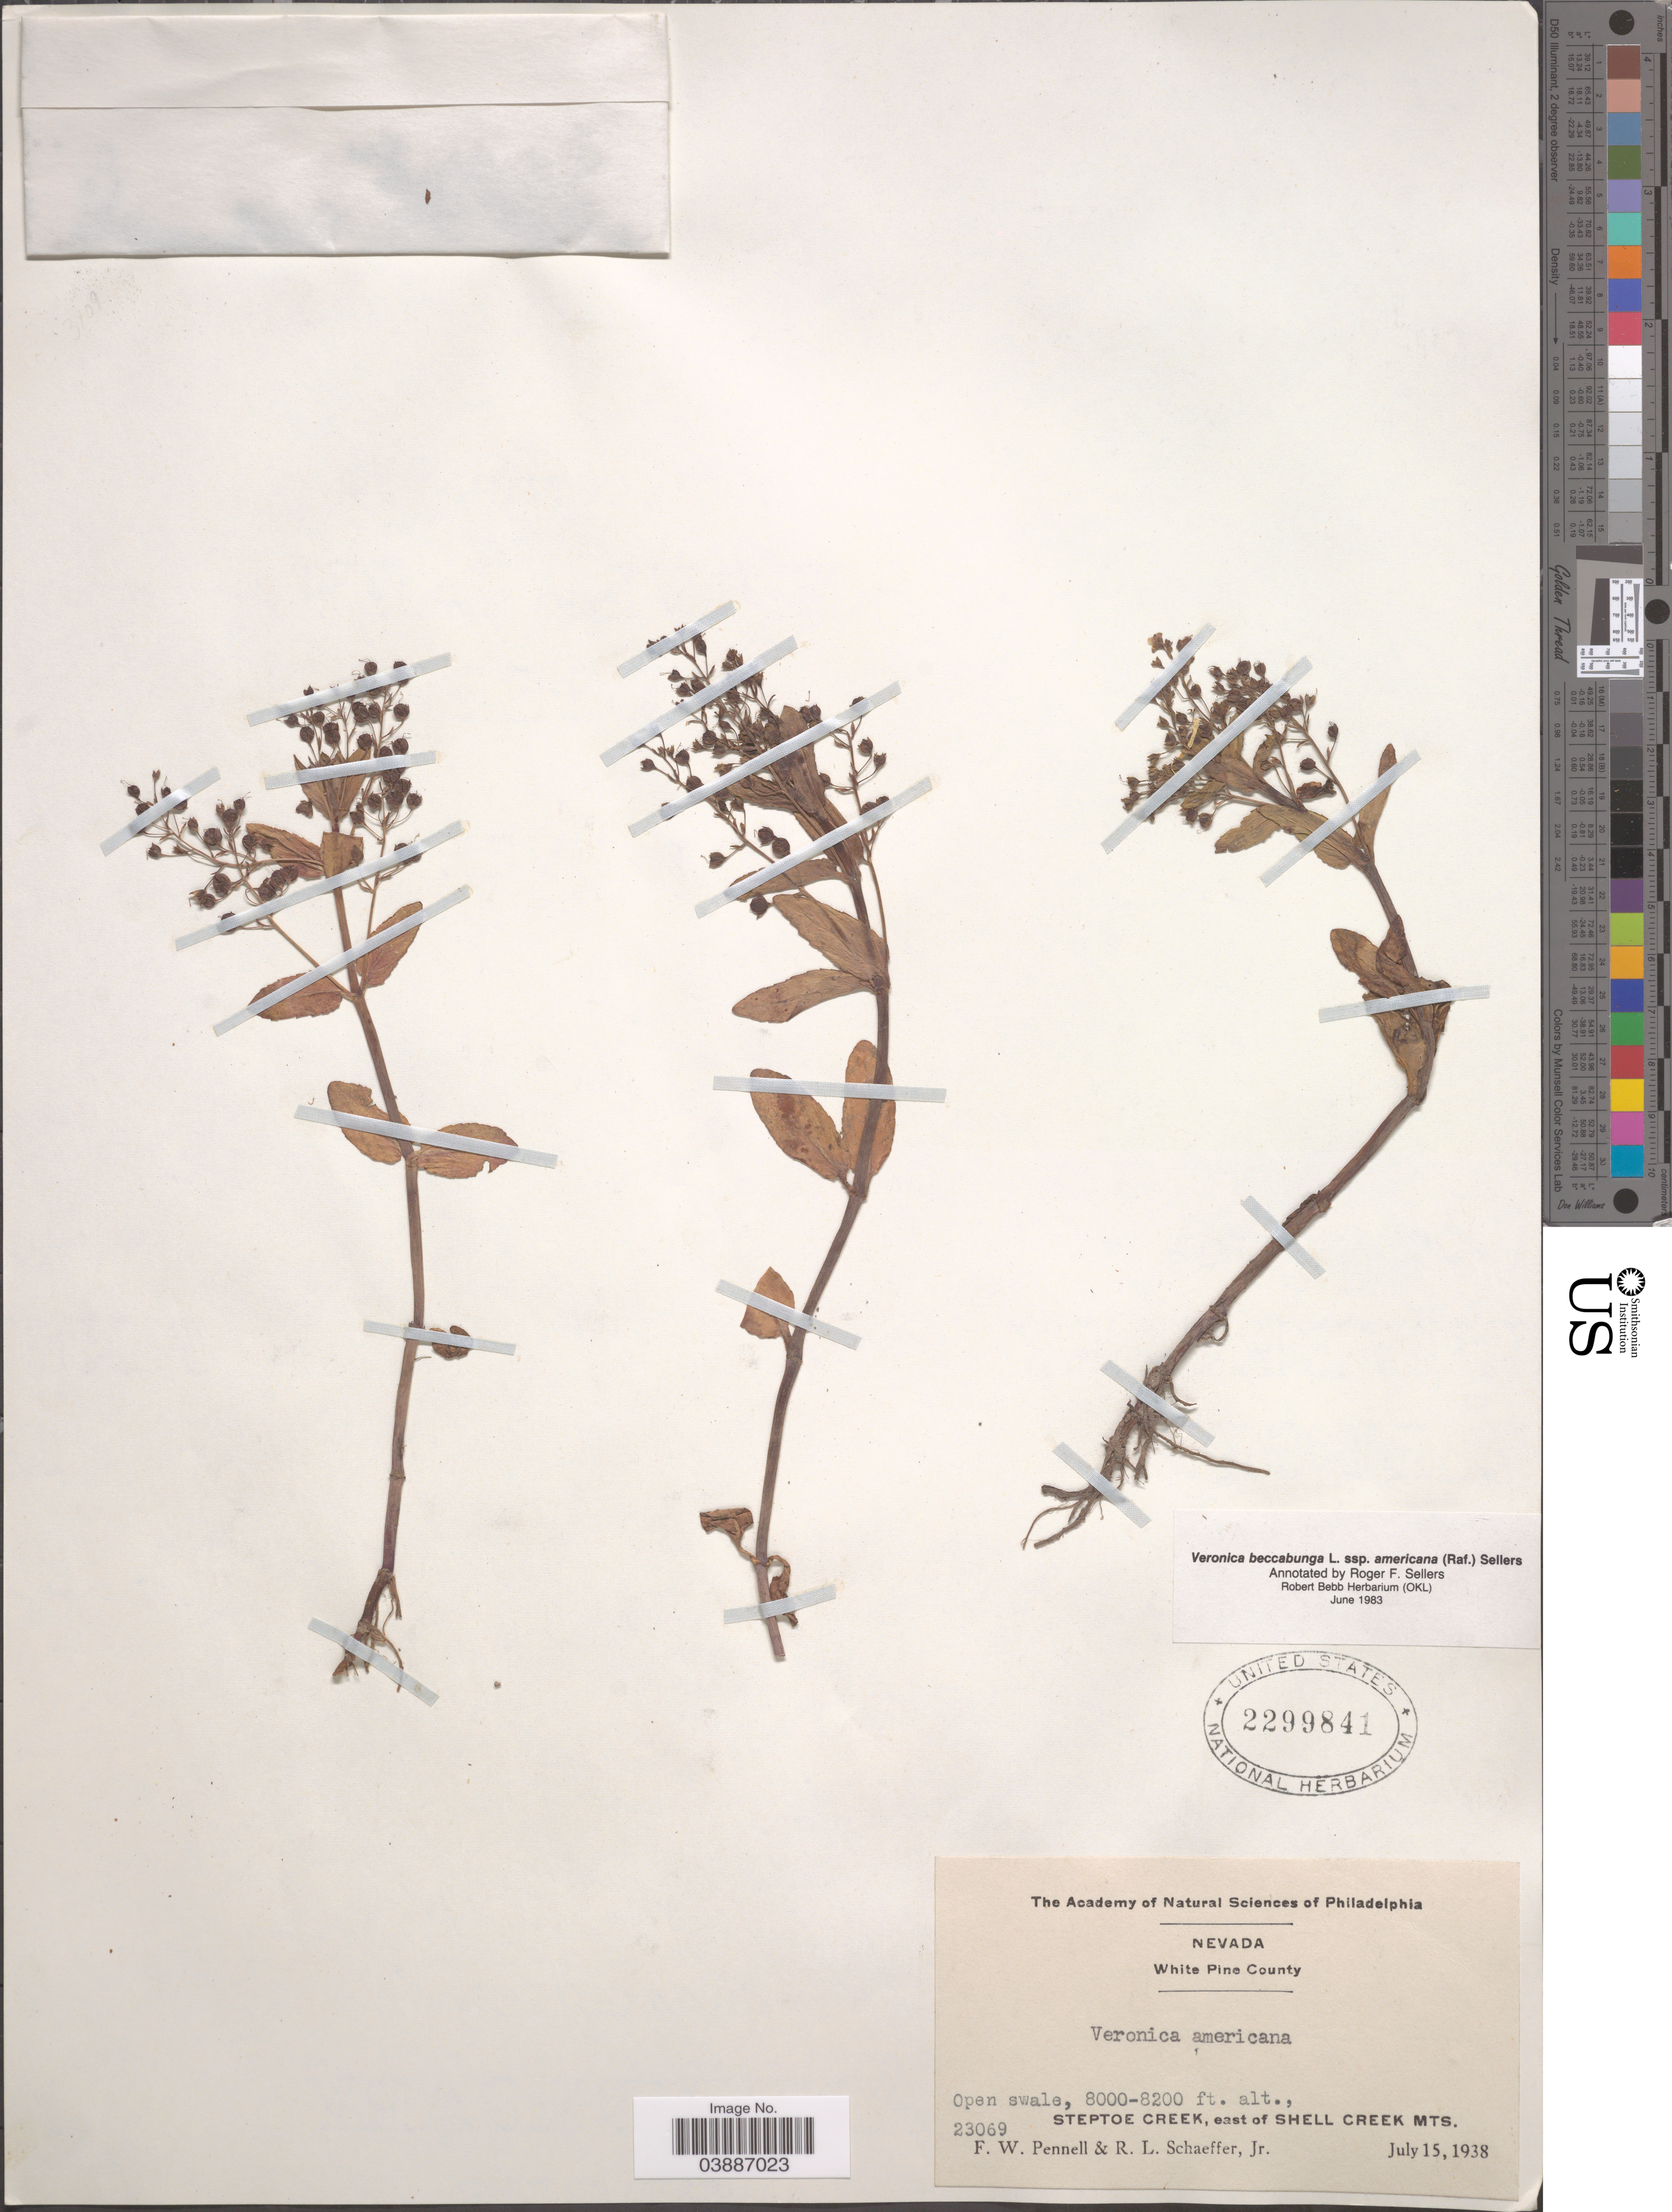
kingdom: Plantae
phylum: Tracheophyta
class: Magnoliopsida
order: Lamiales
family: Plantaginaceae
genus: Veronica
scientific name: Veronica beccabunga subsp. americana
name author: Raf.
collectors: F. W. Pennell & R. L. Schaeffer Jr.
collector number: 23069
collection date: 1938-07-15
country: United States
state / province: Nevada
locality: White Pine County. Steptoe Creek, east of Shell Creek Mts.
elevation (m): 2438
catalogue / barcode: US 2299841